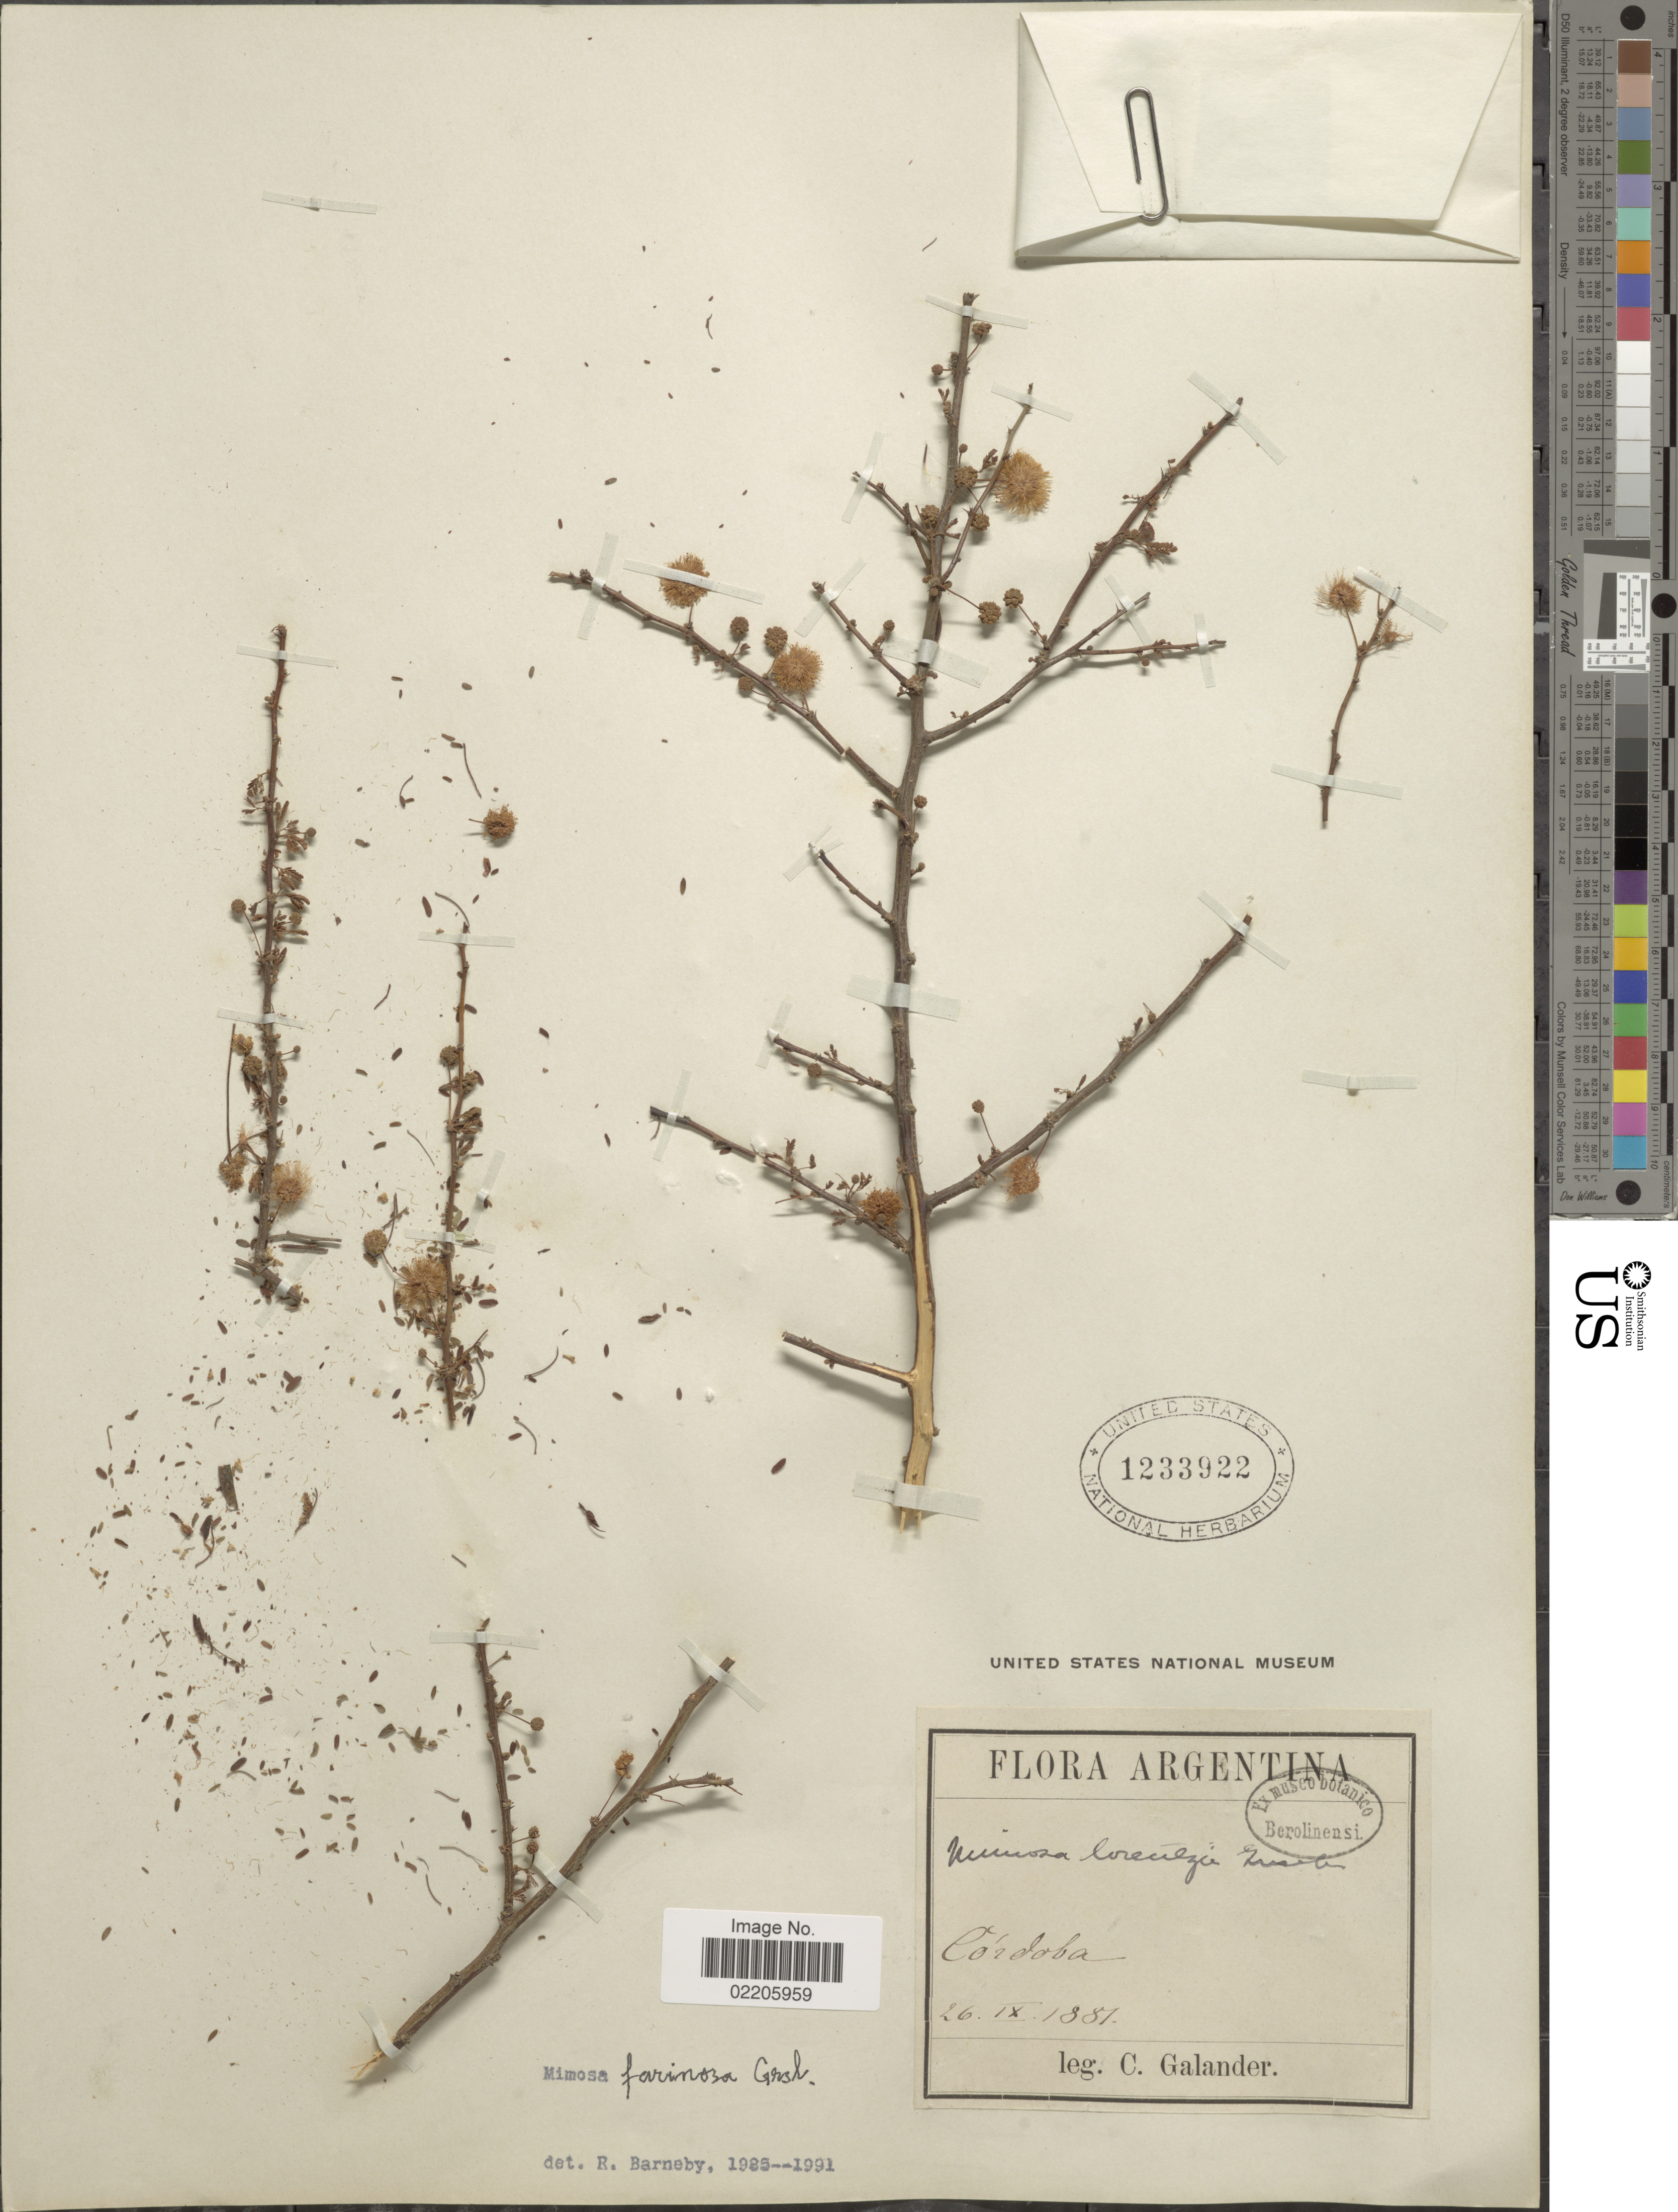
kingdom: Plantae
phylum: Tracheophyta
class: Magnoliopsida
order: Fabales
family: Fabaceae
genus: Mimosa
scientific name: Mimosa farinosa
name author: Griseb.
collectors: C. Galander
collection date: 1881-09-26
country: Argentina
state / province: Cordoba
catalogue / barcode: US 1233922